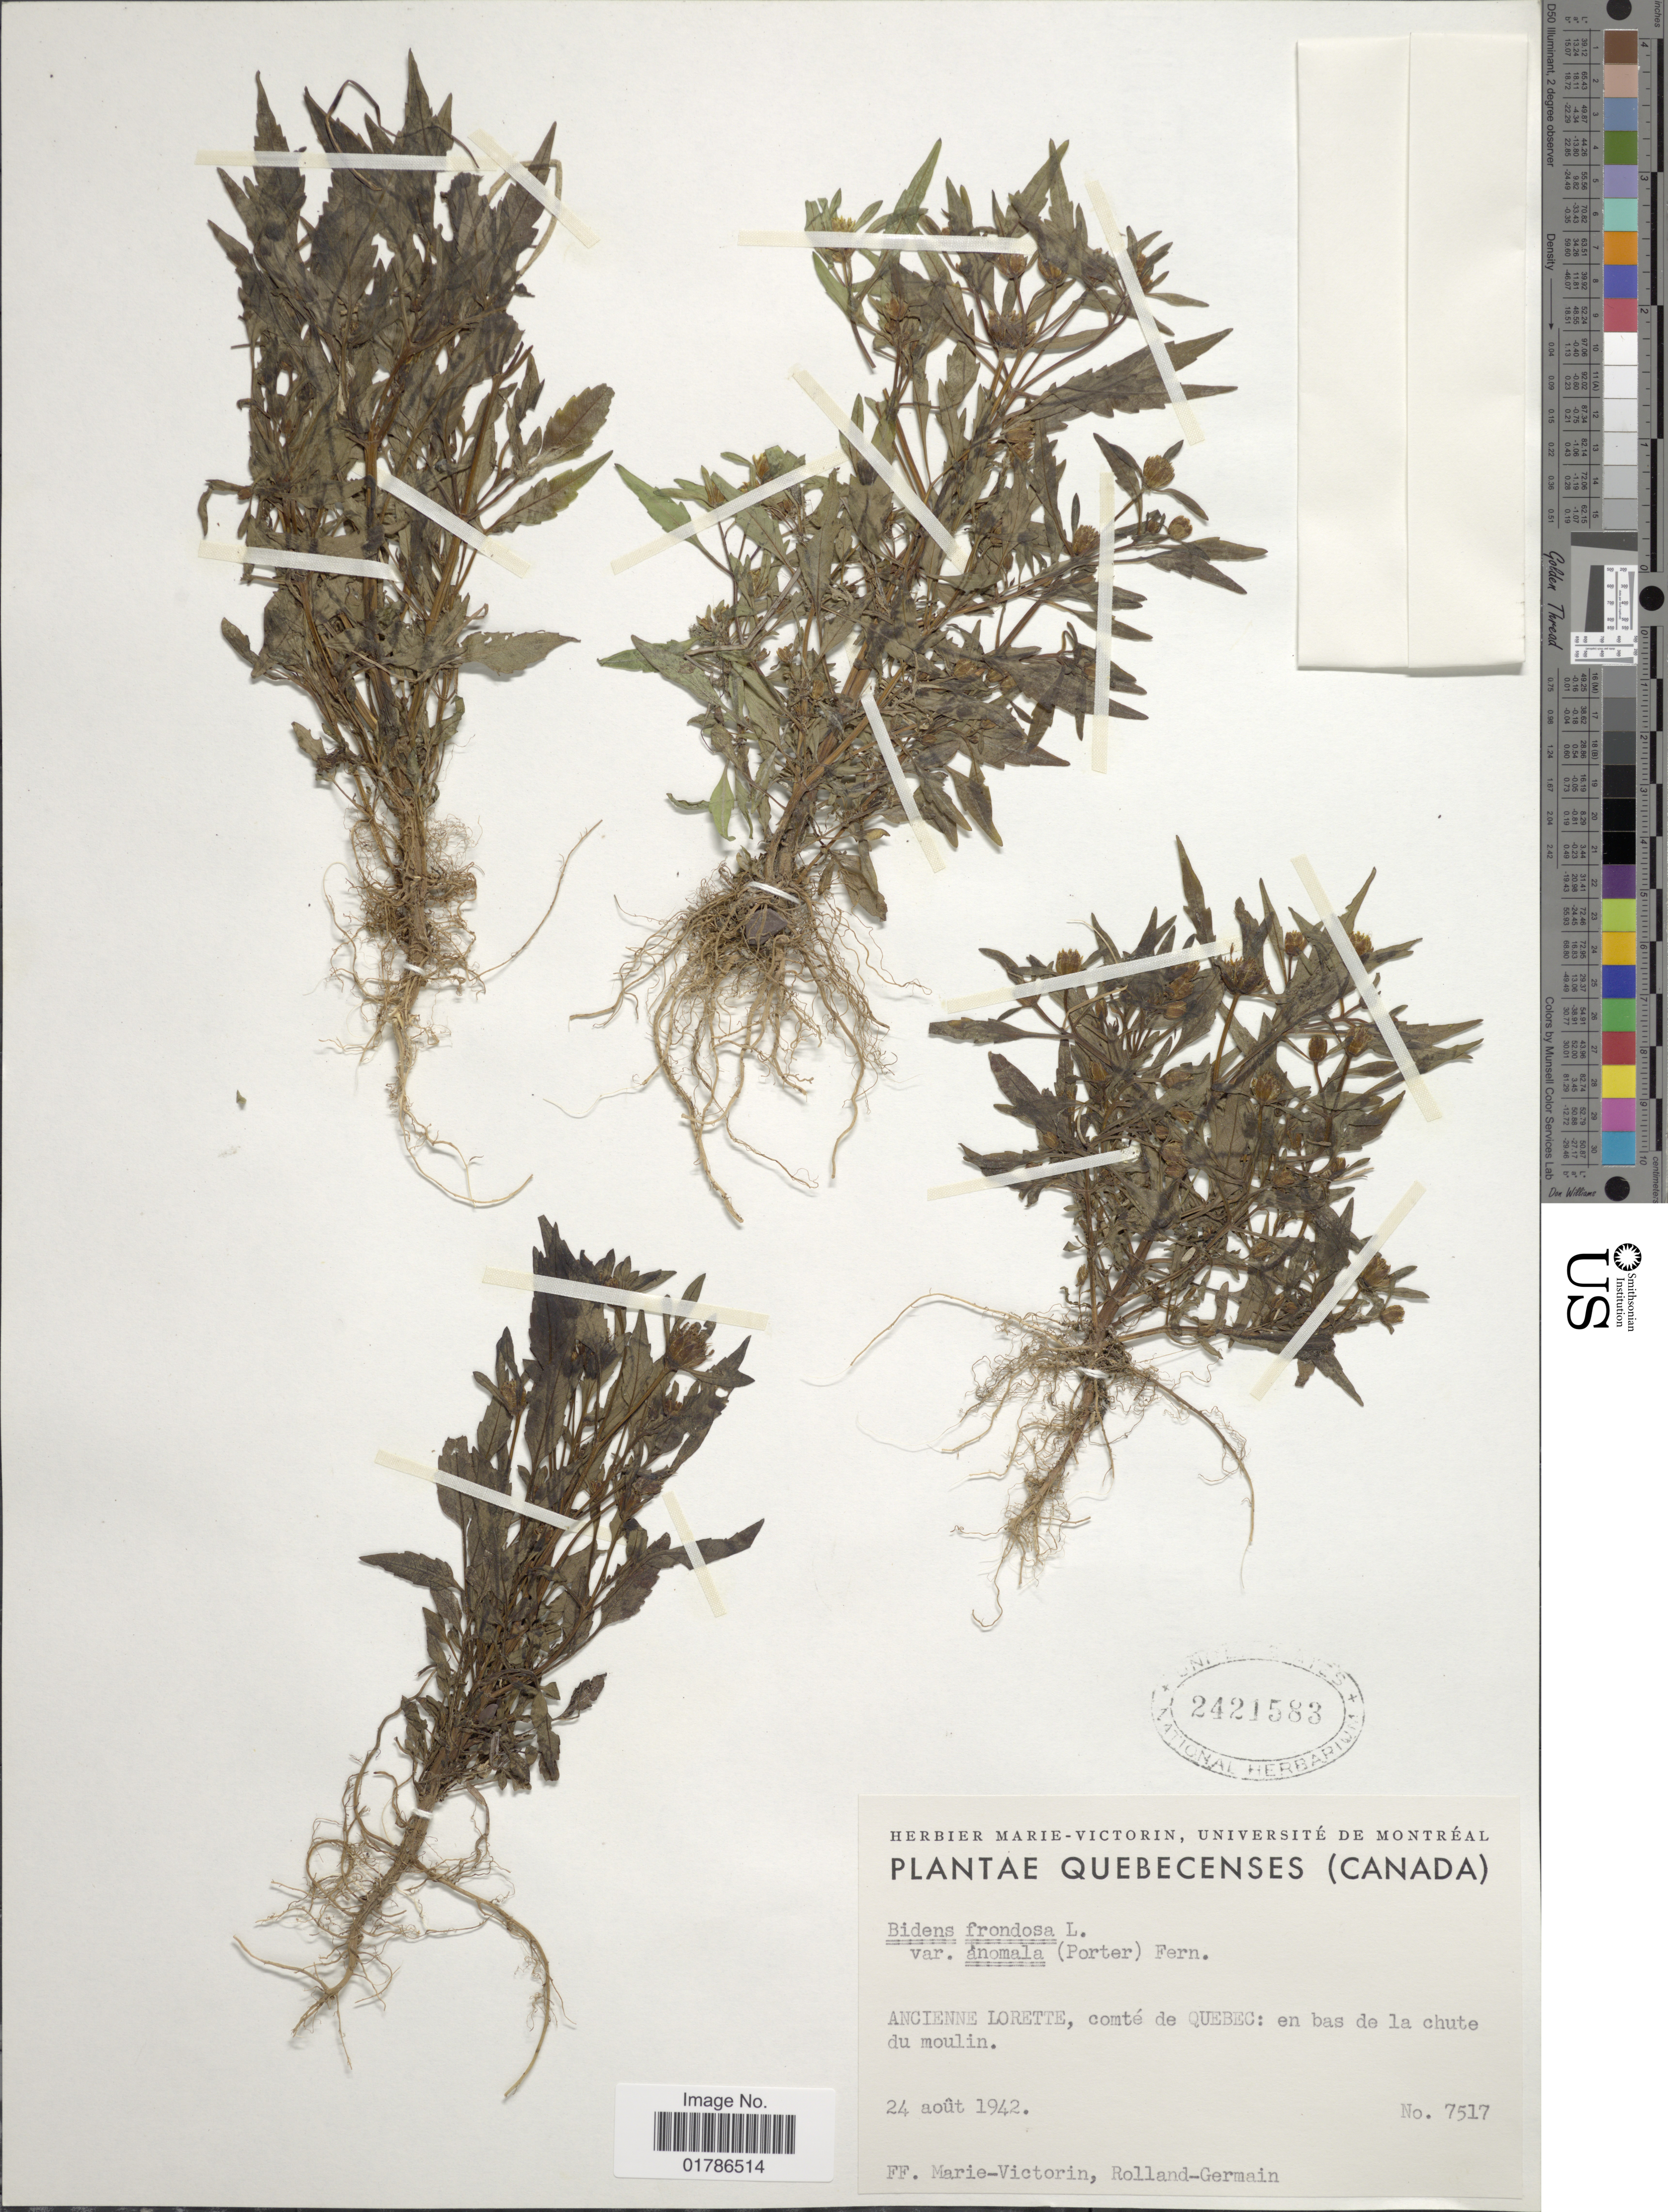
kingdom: Plantae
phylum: Tracheophyta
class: Magnoliopsida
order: Asterales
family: Asteraceae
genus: Bidens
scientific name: Bidens frondosa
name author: L.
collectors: F. Marie-Victorin & Rolland-Germain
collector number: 7517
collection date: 1942-08-24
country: Canada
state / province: Quebec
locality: Ancienne Lorette, comte de Quebec: en bas de la chute du moulin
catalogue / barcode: US 2421583